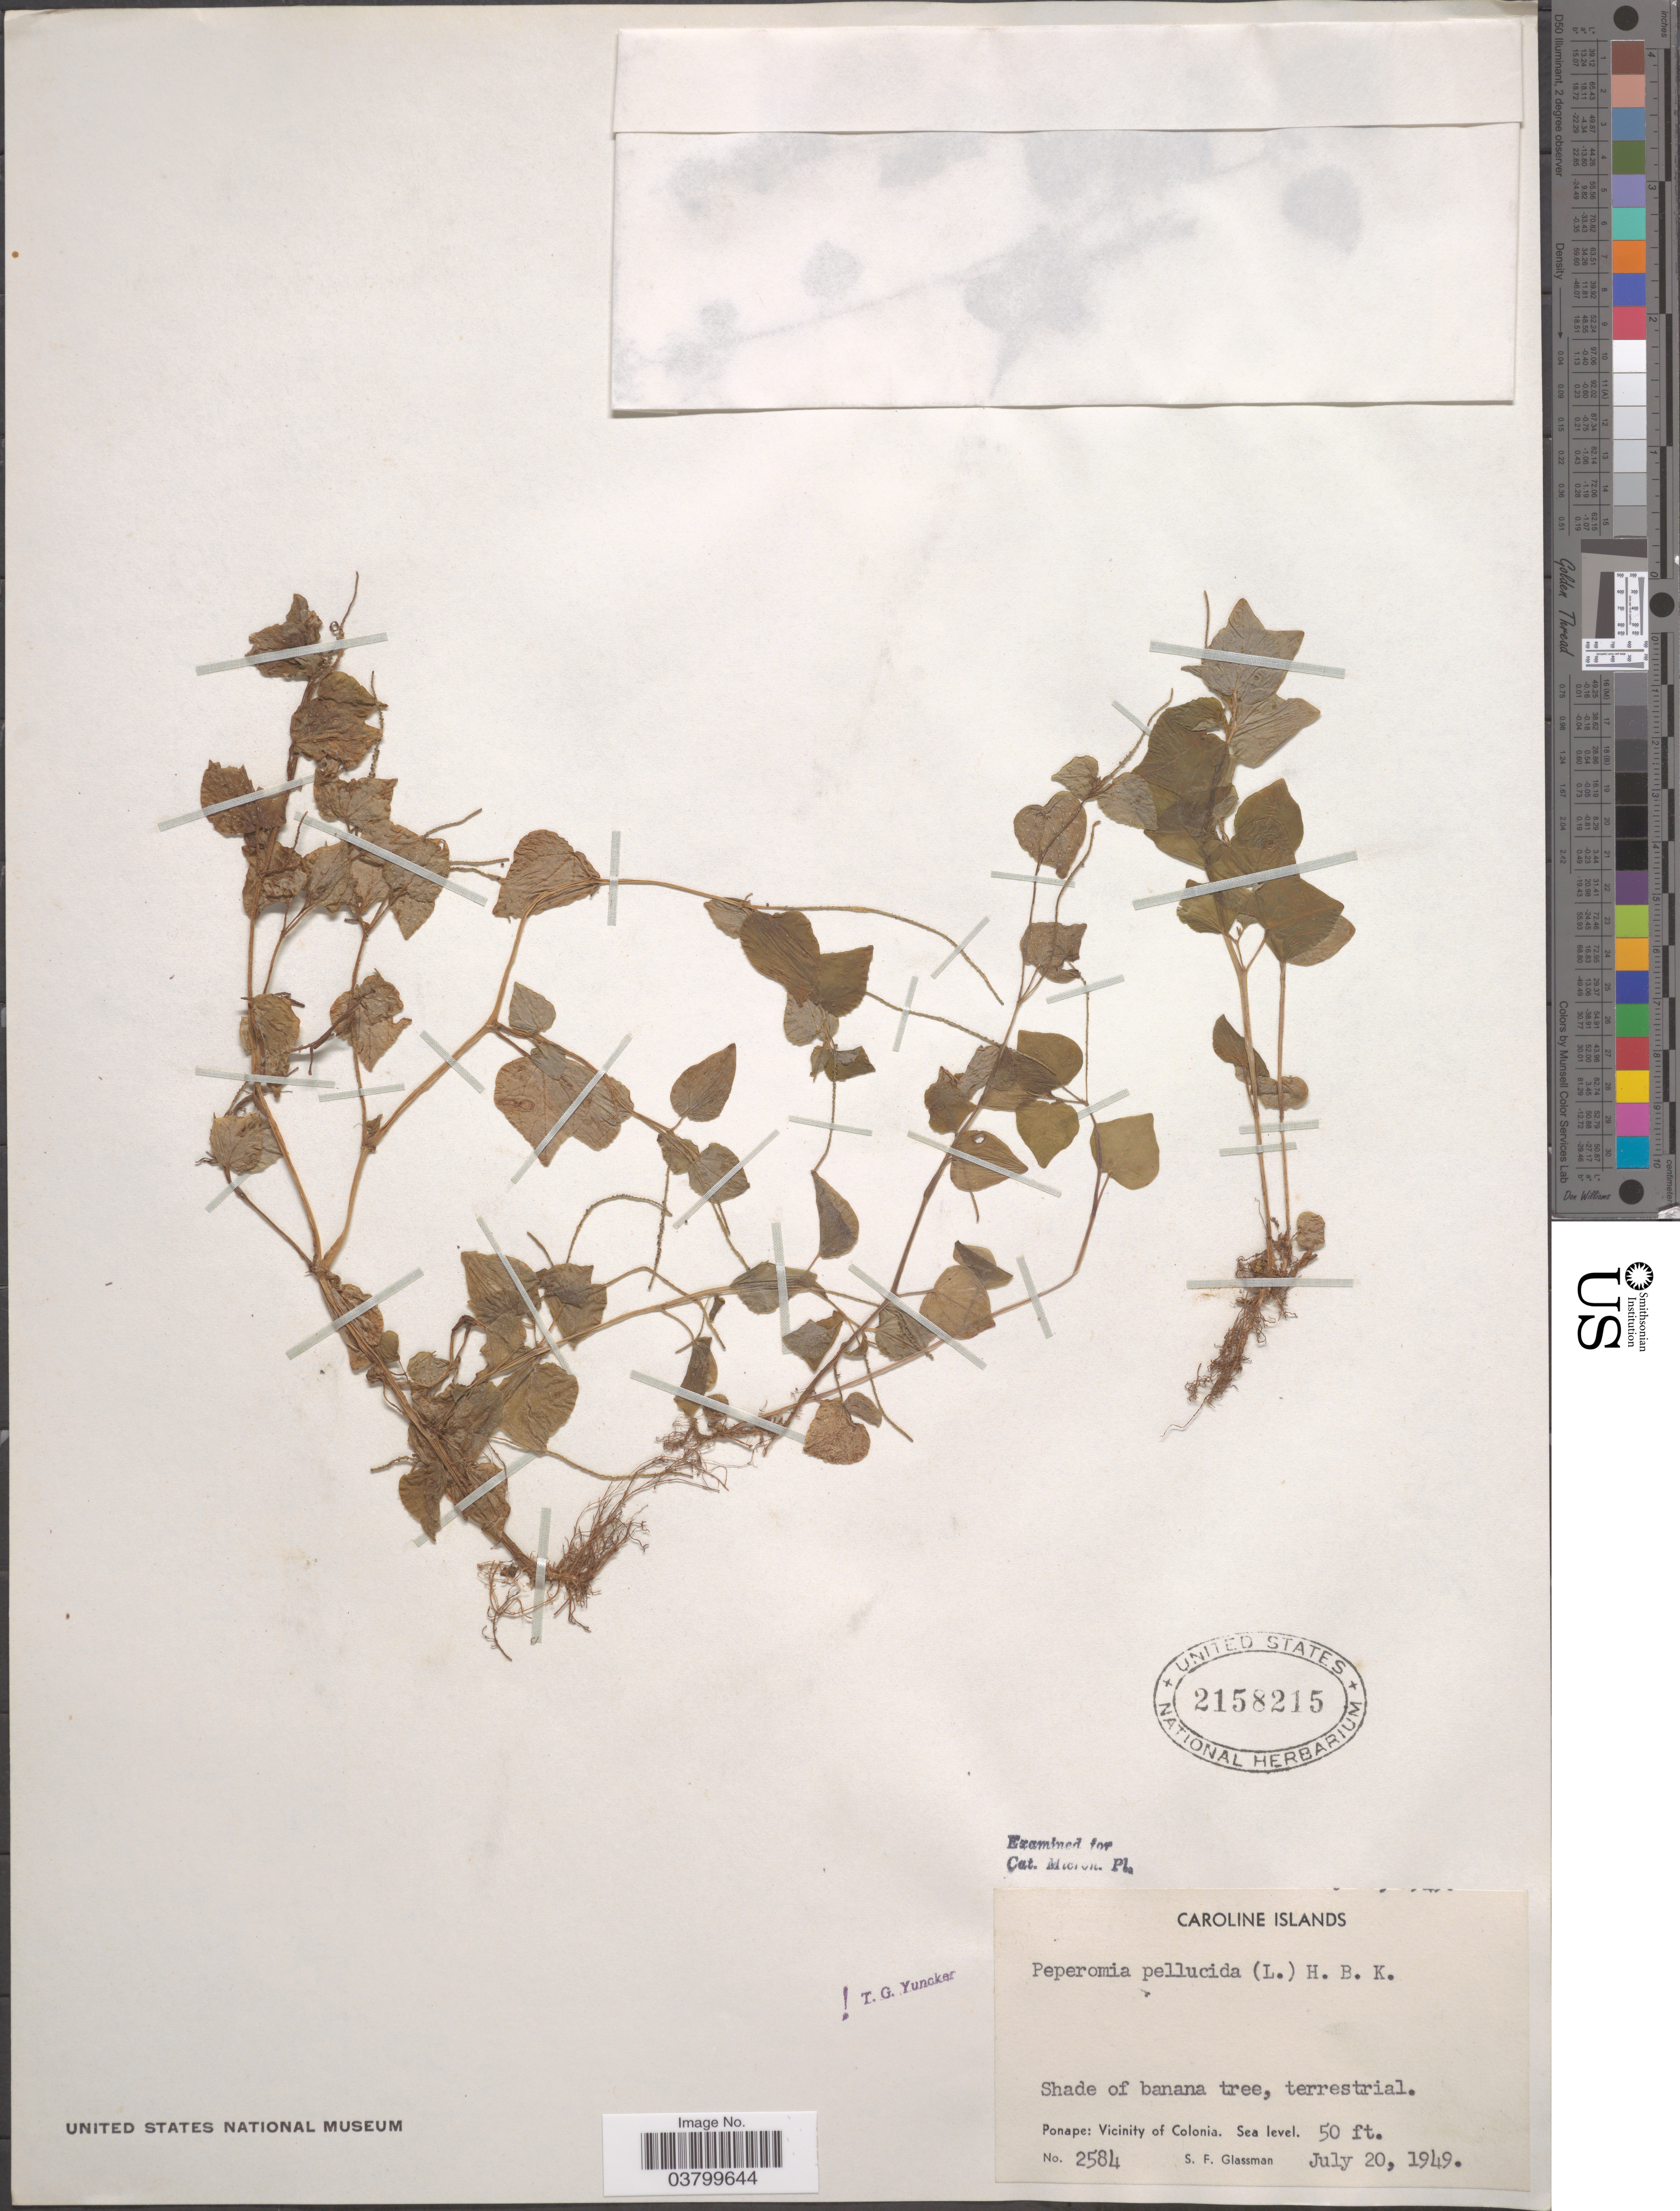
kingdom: Plantae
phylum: Tracheophyta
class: Magnoliopsida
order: Piperales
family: Piperaceae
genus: Peperomia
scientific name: Peperomia pellucida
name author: (L.) Kunth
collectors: S. F. Glassman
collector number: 2584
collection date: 1949-07-20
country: Micronesia, Federated States of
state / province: Pohnpei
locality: Caroline Islands. Ponape: Vicinity of Colonia.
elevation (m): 0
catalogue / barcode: US 2158215